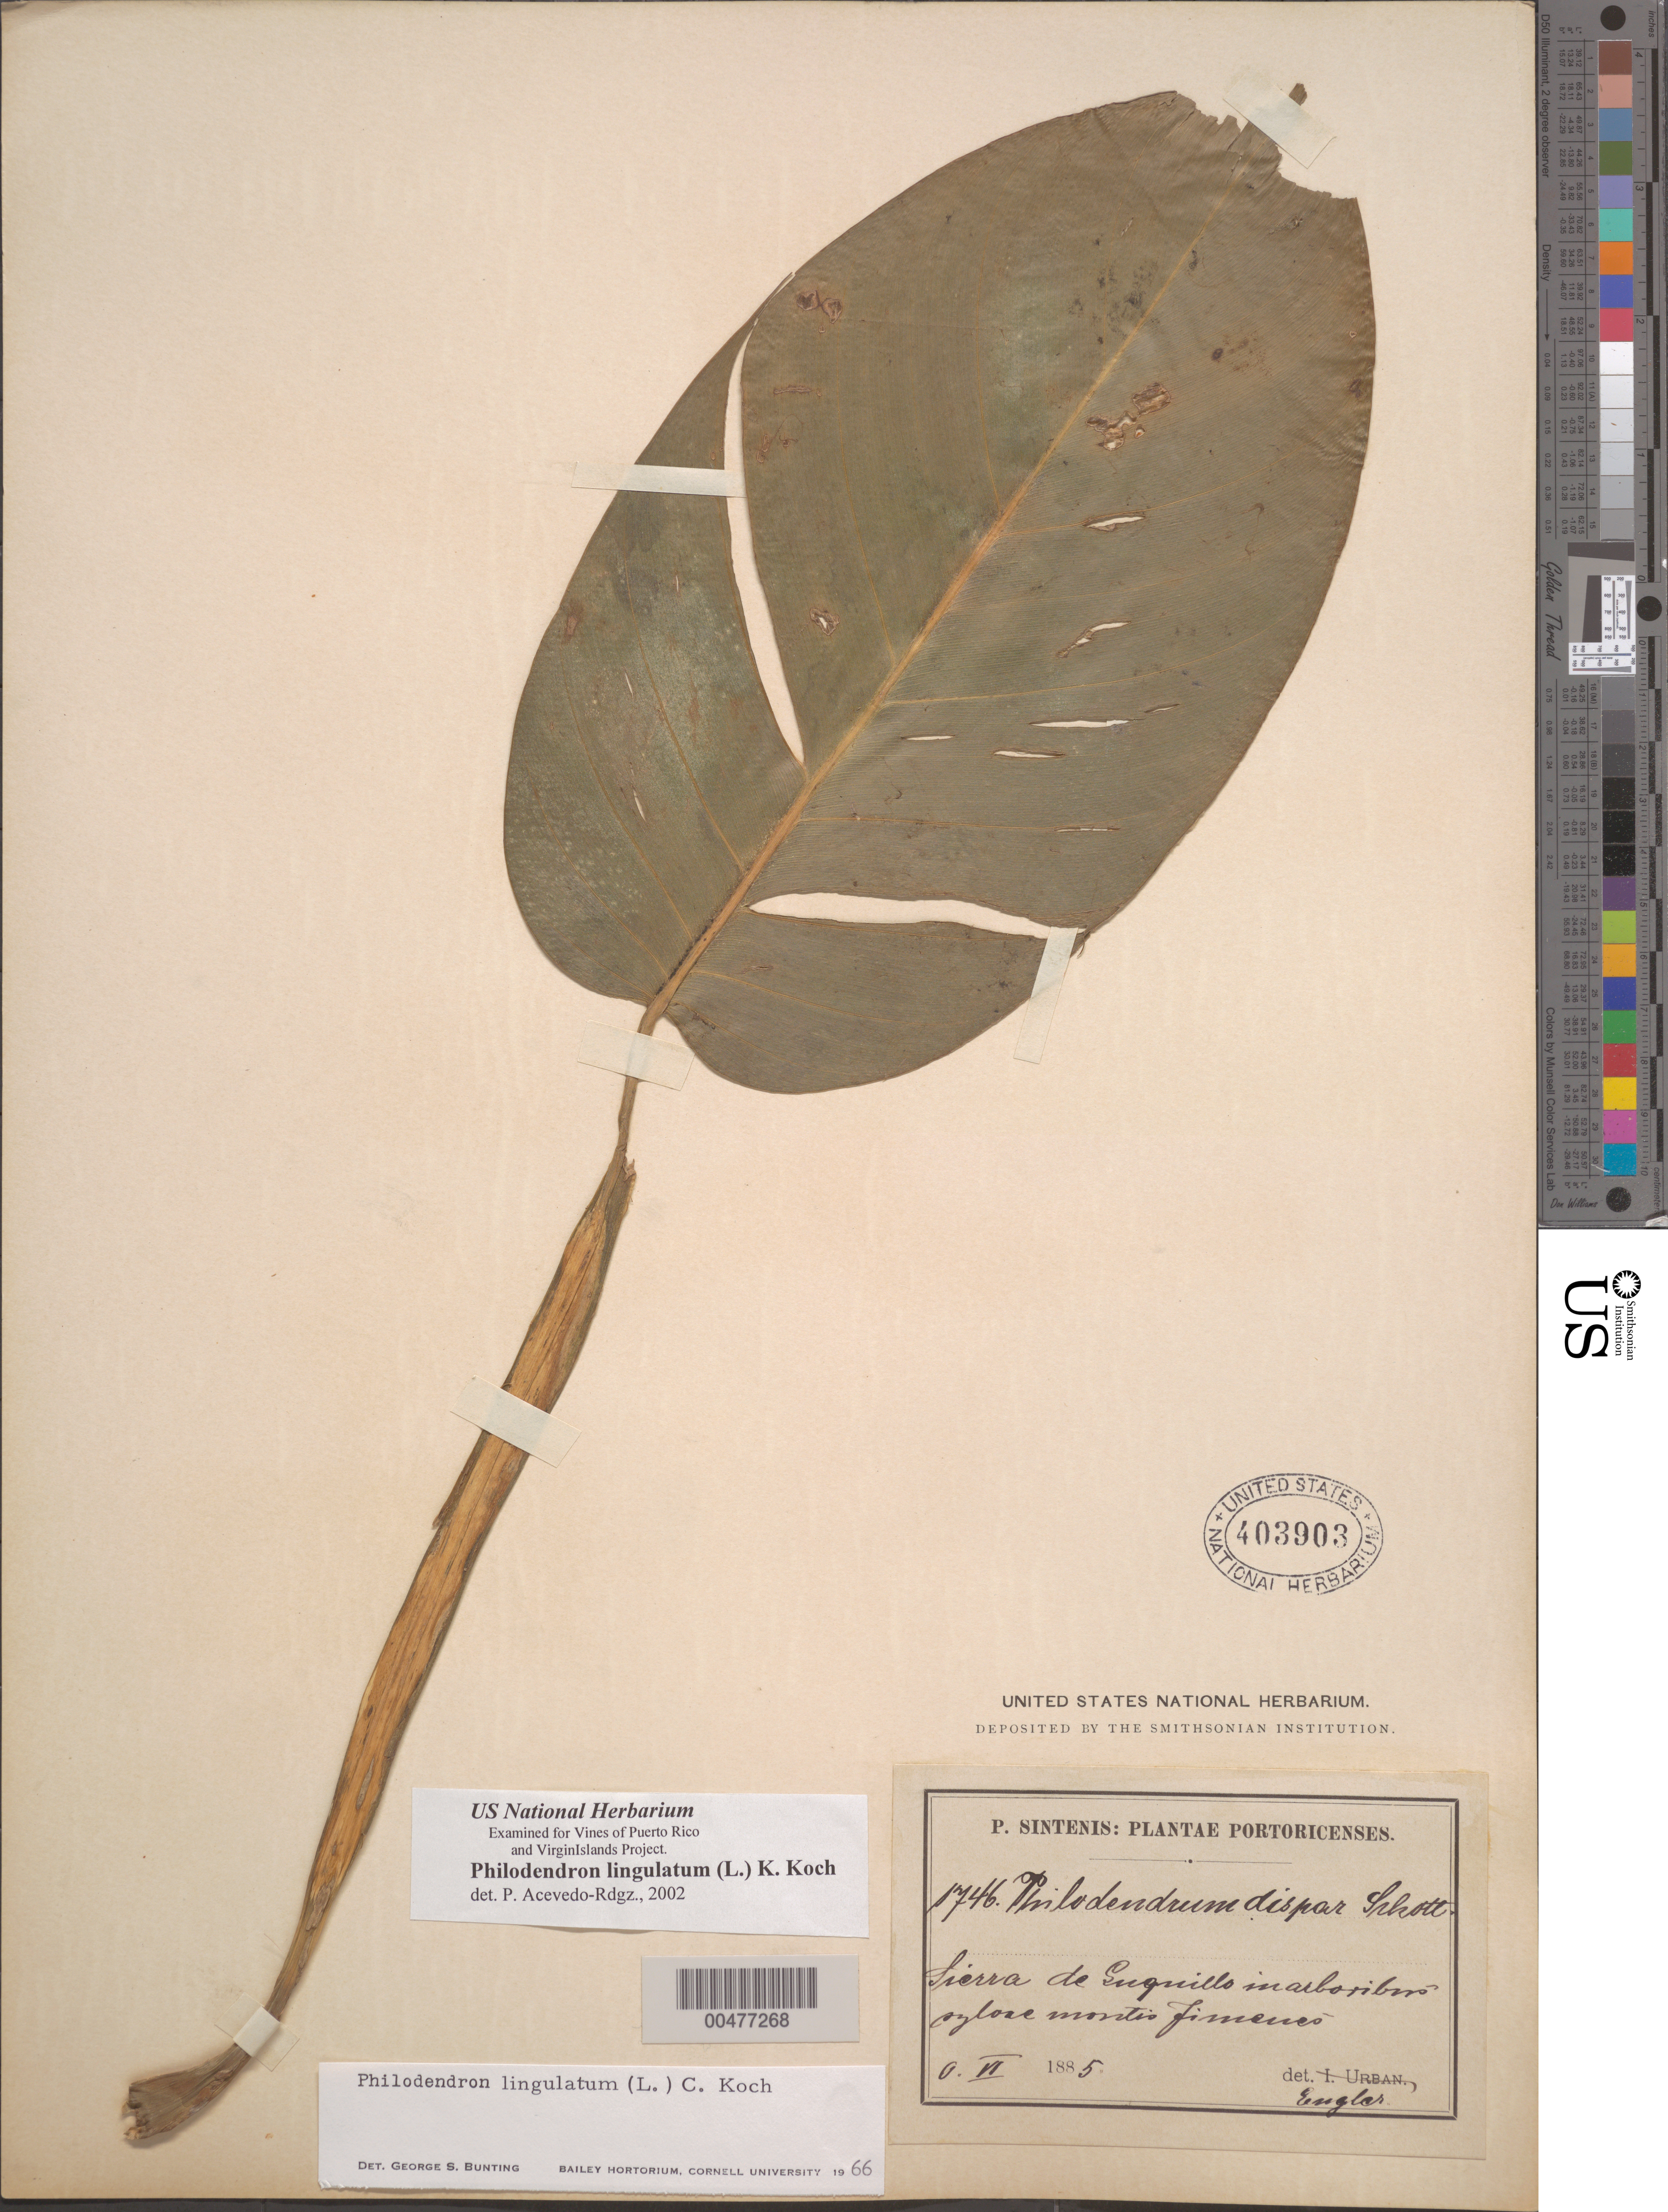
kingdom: Plantae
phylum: Tracheophyta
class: Liliopsida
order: Alismatales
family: Araceae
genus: Philodendron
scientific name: Philodendron lingulatum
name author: (L.) K. Koch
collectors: P. Sintenis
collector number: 1746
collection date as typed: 06 Jun 1885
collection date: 1885-06-06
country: Puerto Rico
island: Greater Antilles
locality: Sierra de Luquillo. In arboribus sylvae montis limenes.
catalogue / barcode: US 403903